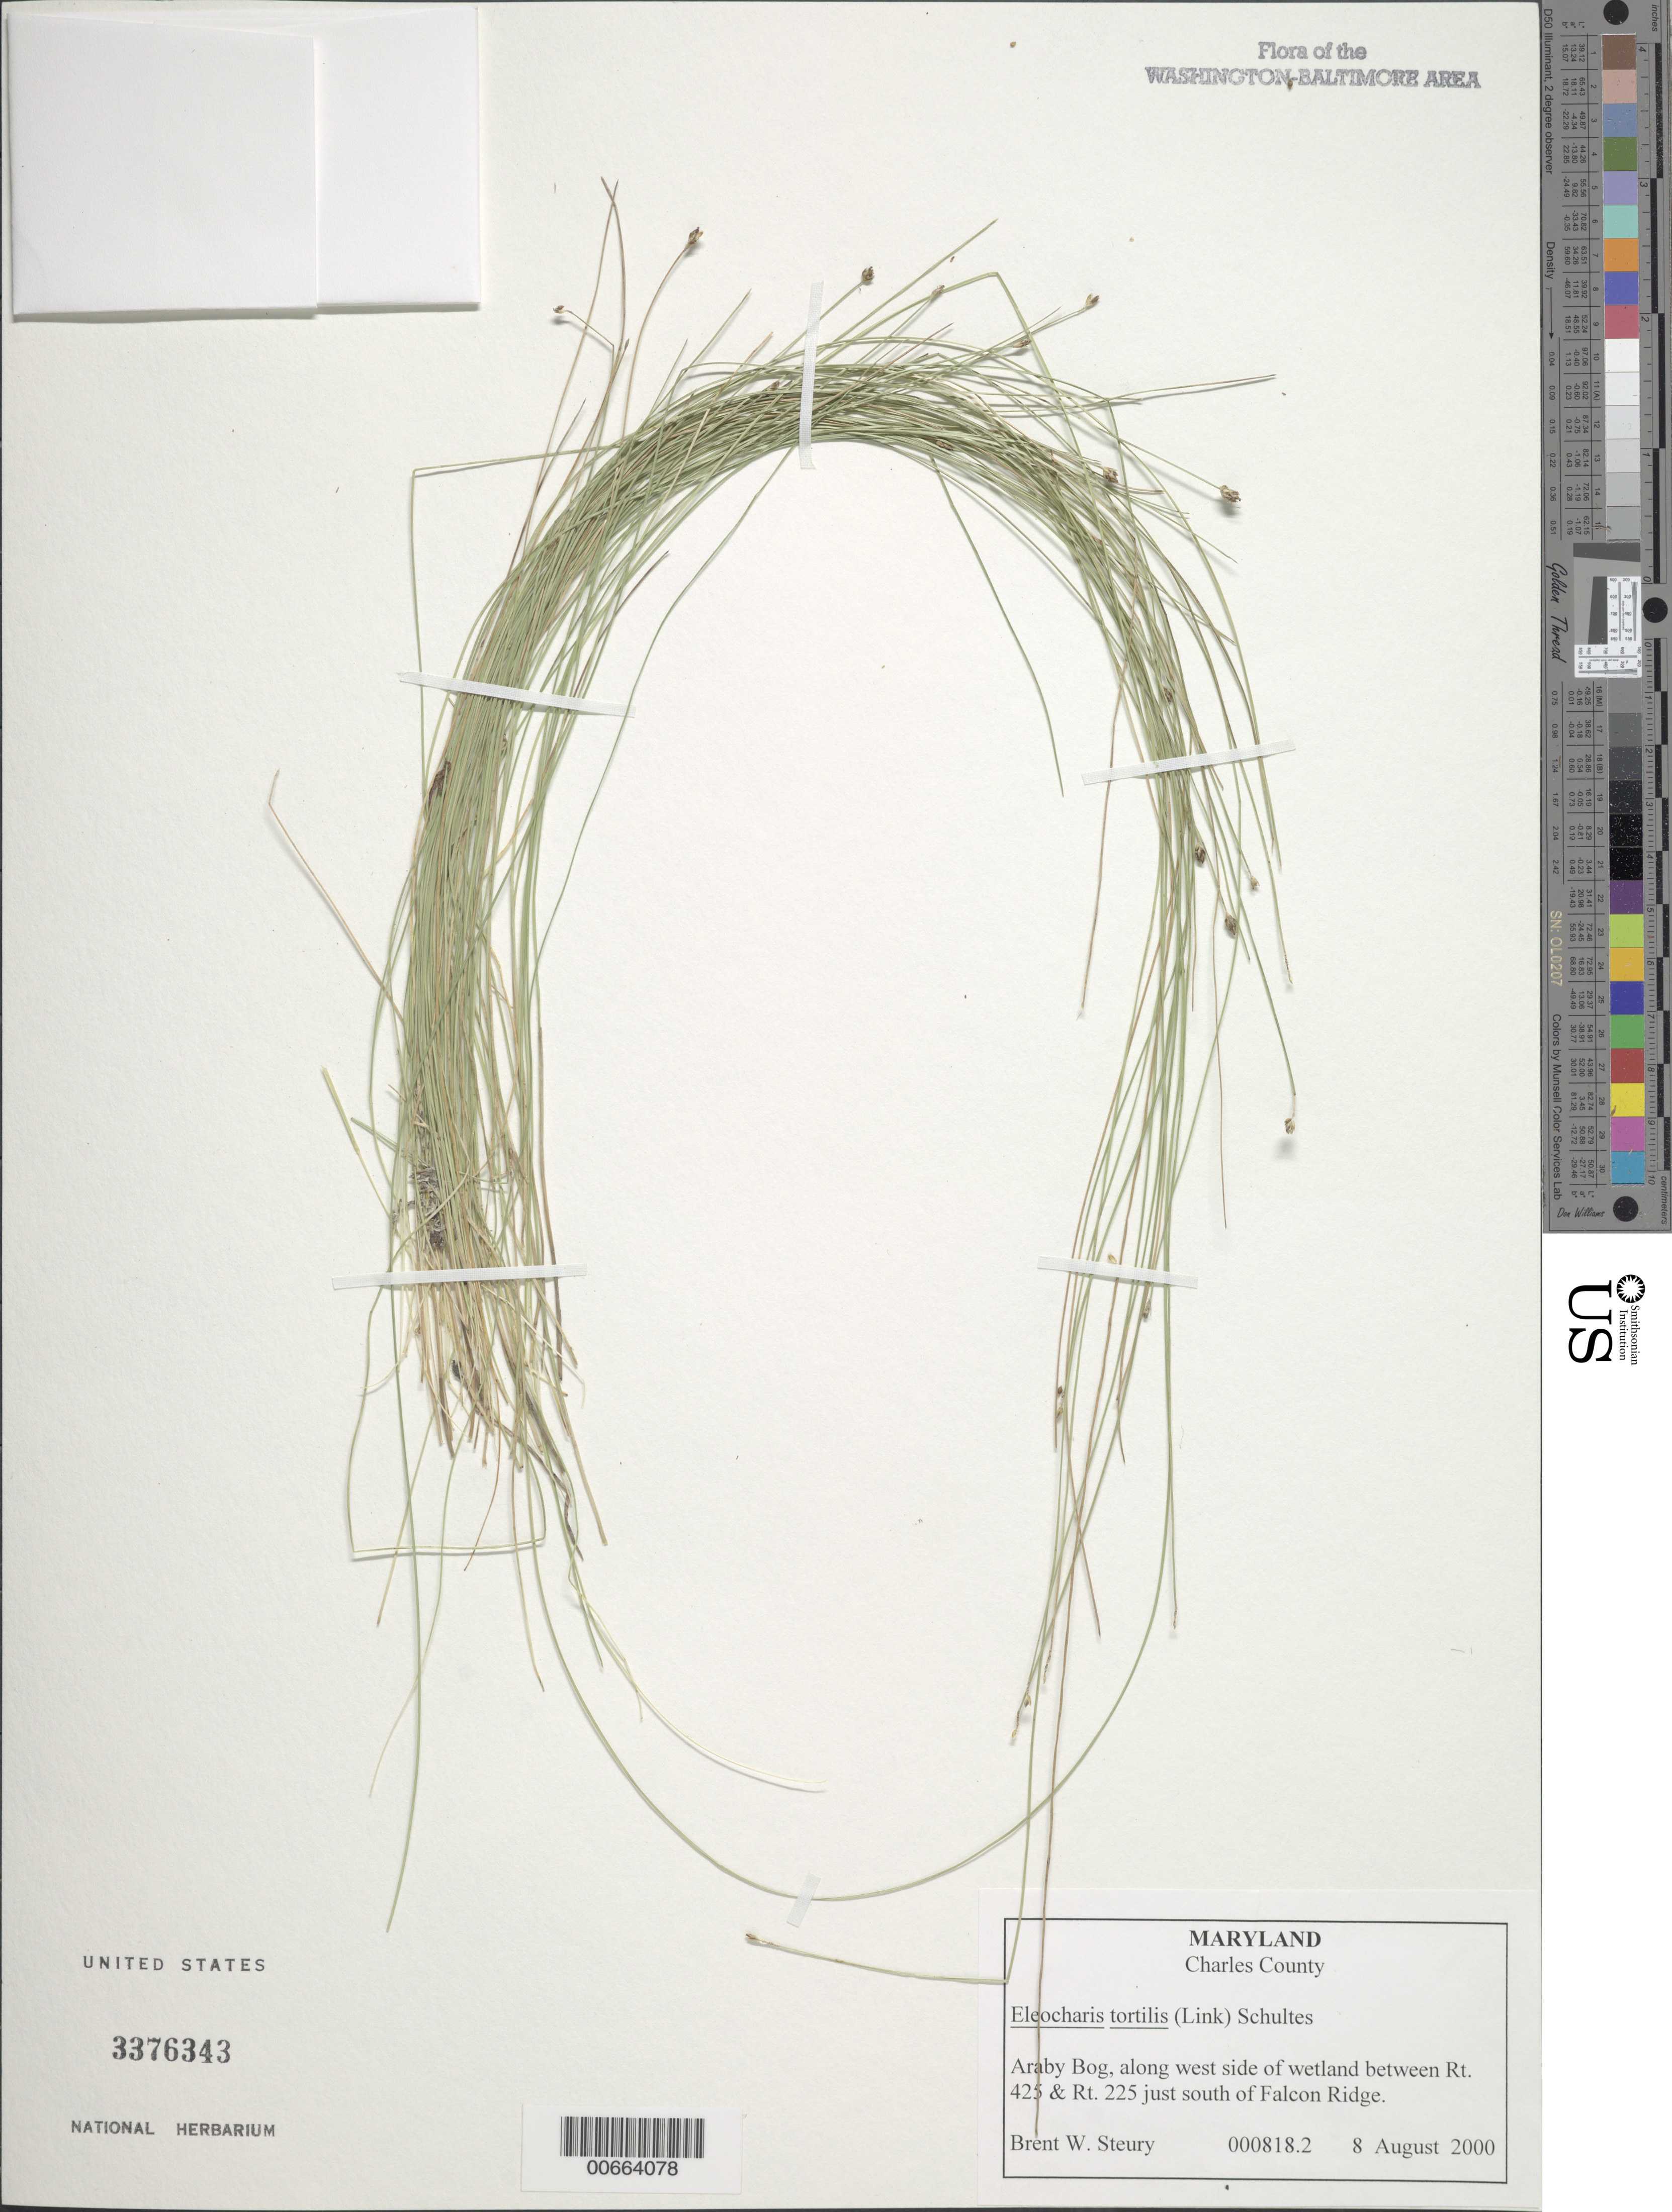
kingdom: Plantae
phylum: Tracheophyta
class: Liliopsida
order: Poales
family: Cyperaceae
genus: Eleocharis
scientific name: Eleocharis tortilis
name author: (Link) Schult.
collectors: B. Steury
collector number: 818.2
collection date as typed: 08 Aug 2000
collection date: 2000-08-08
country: United States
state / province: Maryland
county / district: Charles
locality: Araby Bog, between Rt. 425 and Rt. 225 just south of Falcon Ridge.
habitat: Side of wetland.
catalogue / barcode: US 3376343